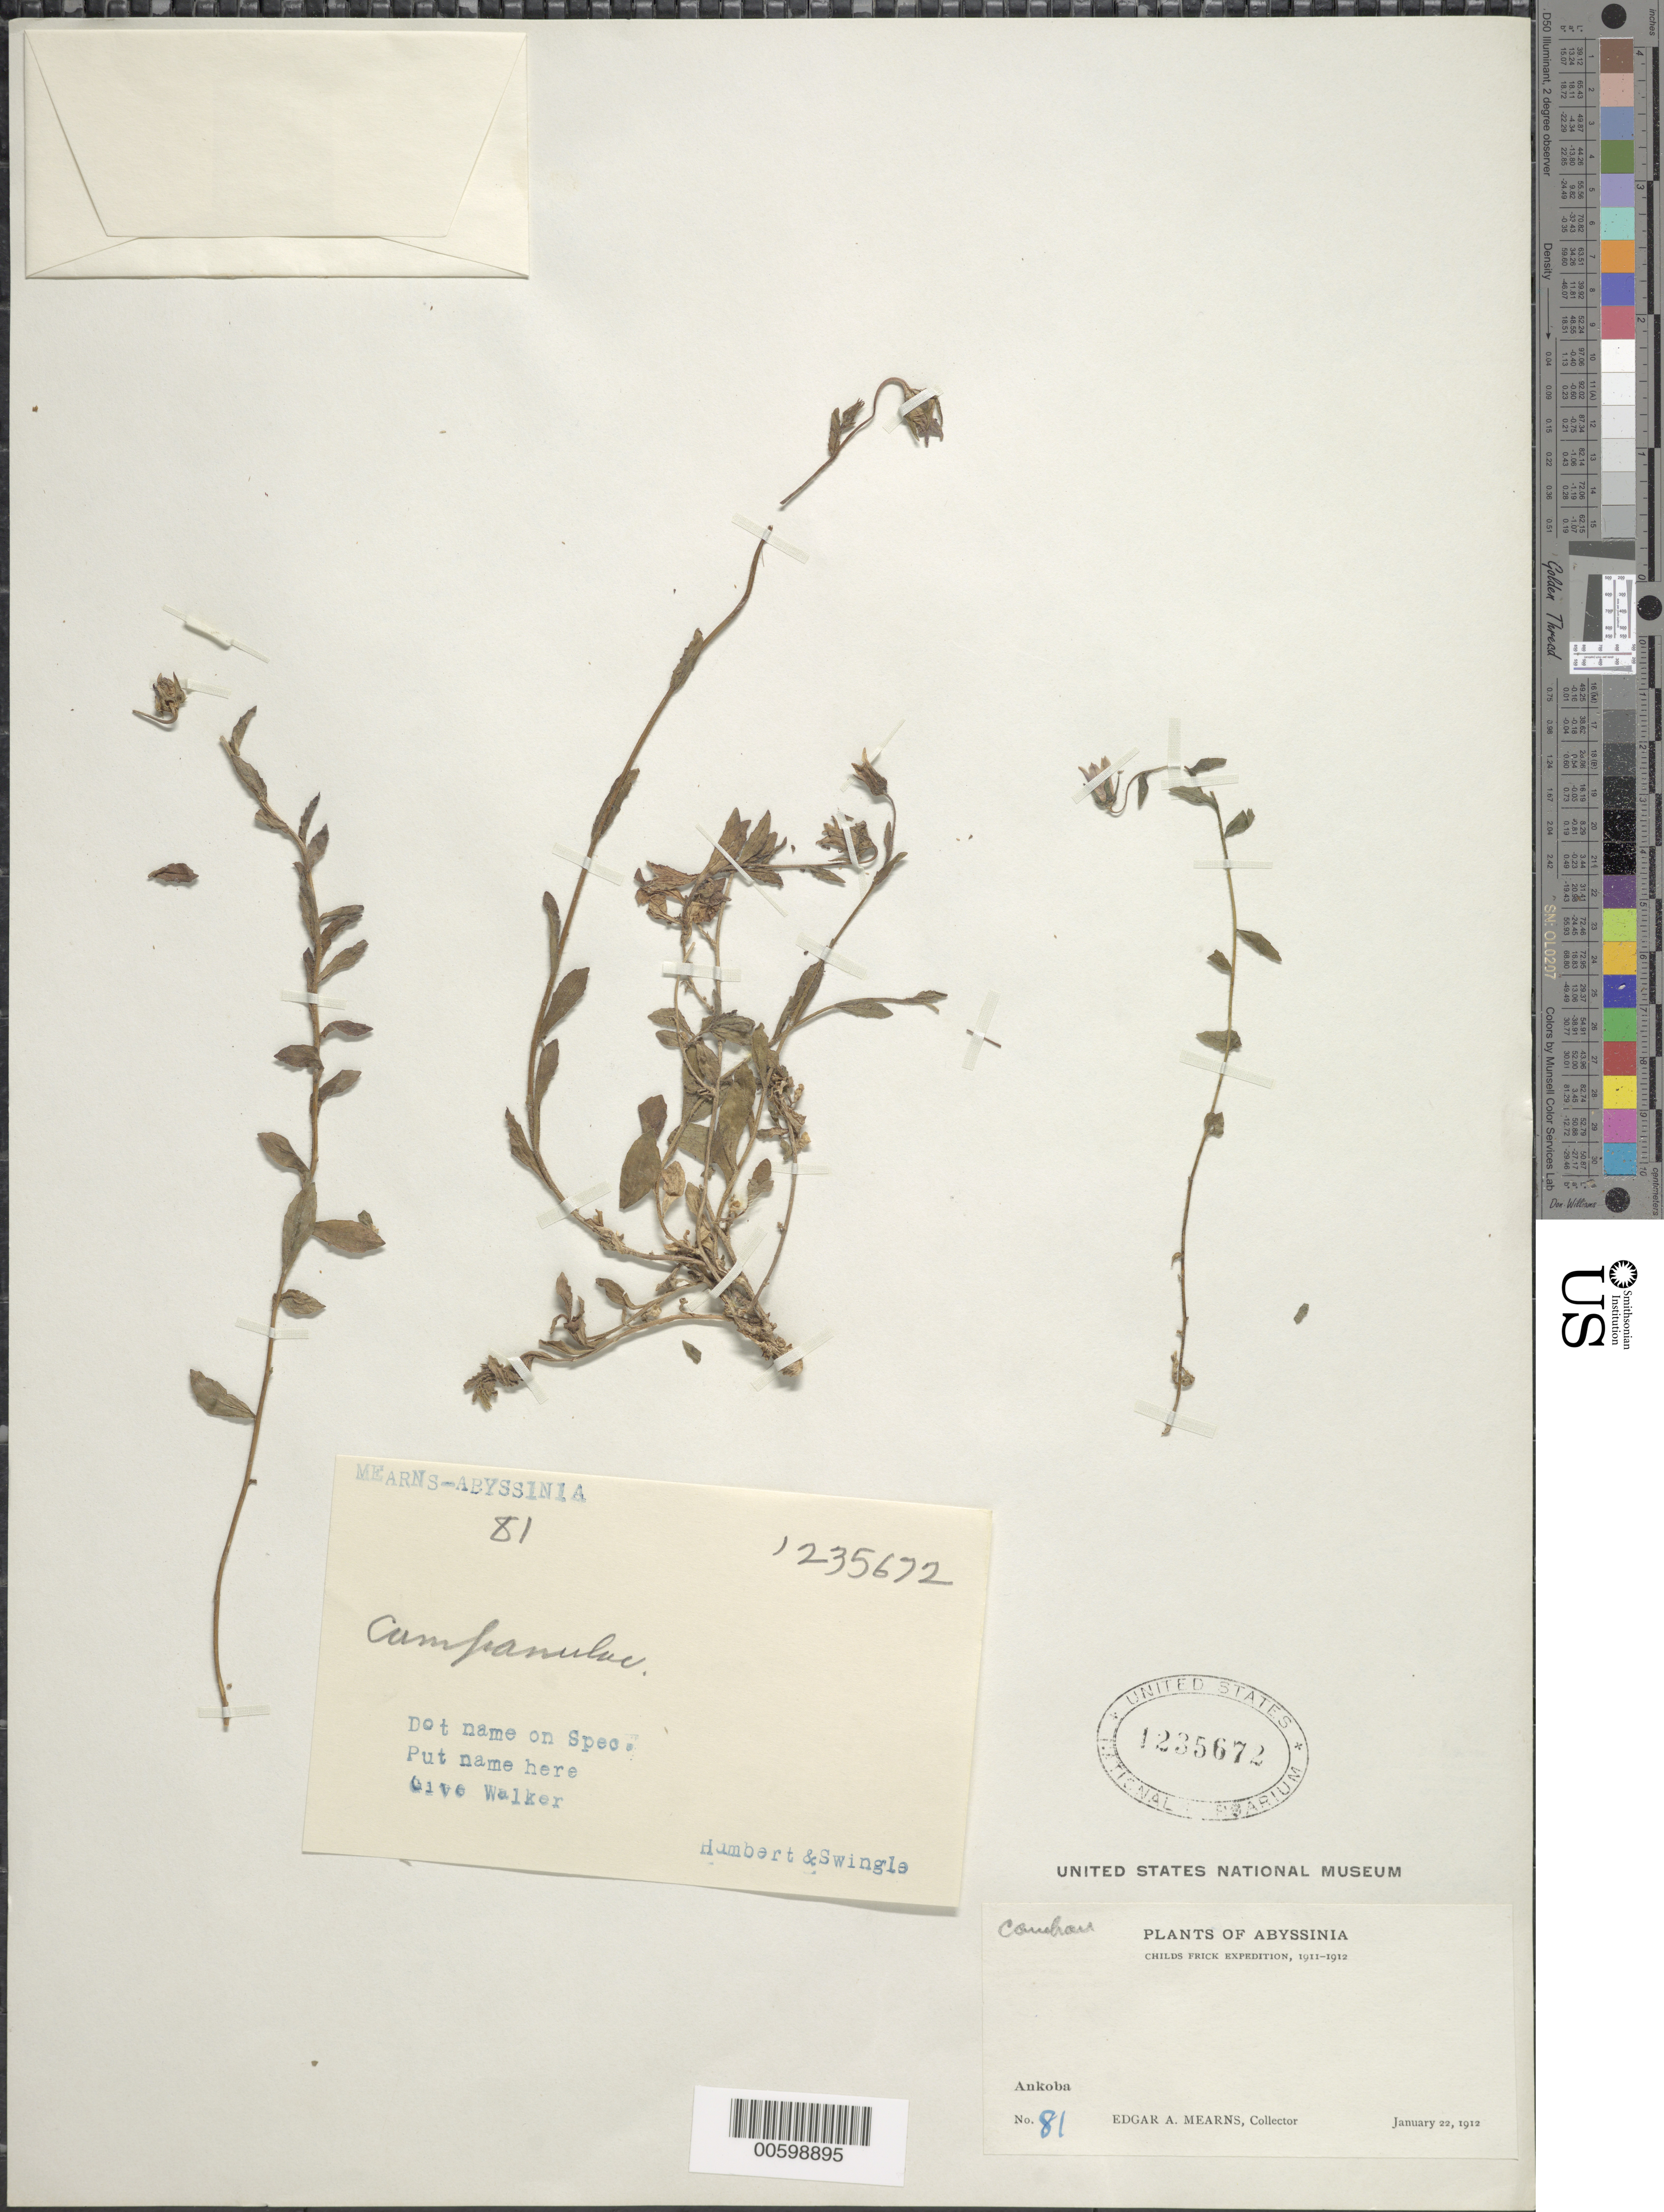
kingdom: Plantae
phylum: Tracheophyta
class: Magnoliopsida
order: Asterales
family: Campanulaceae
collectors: E. A. Mearns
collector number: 81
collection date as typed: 22 Jan 1912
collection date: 1912-01-22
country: Ethiopia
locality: Ankoba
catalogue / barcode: US 1235672